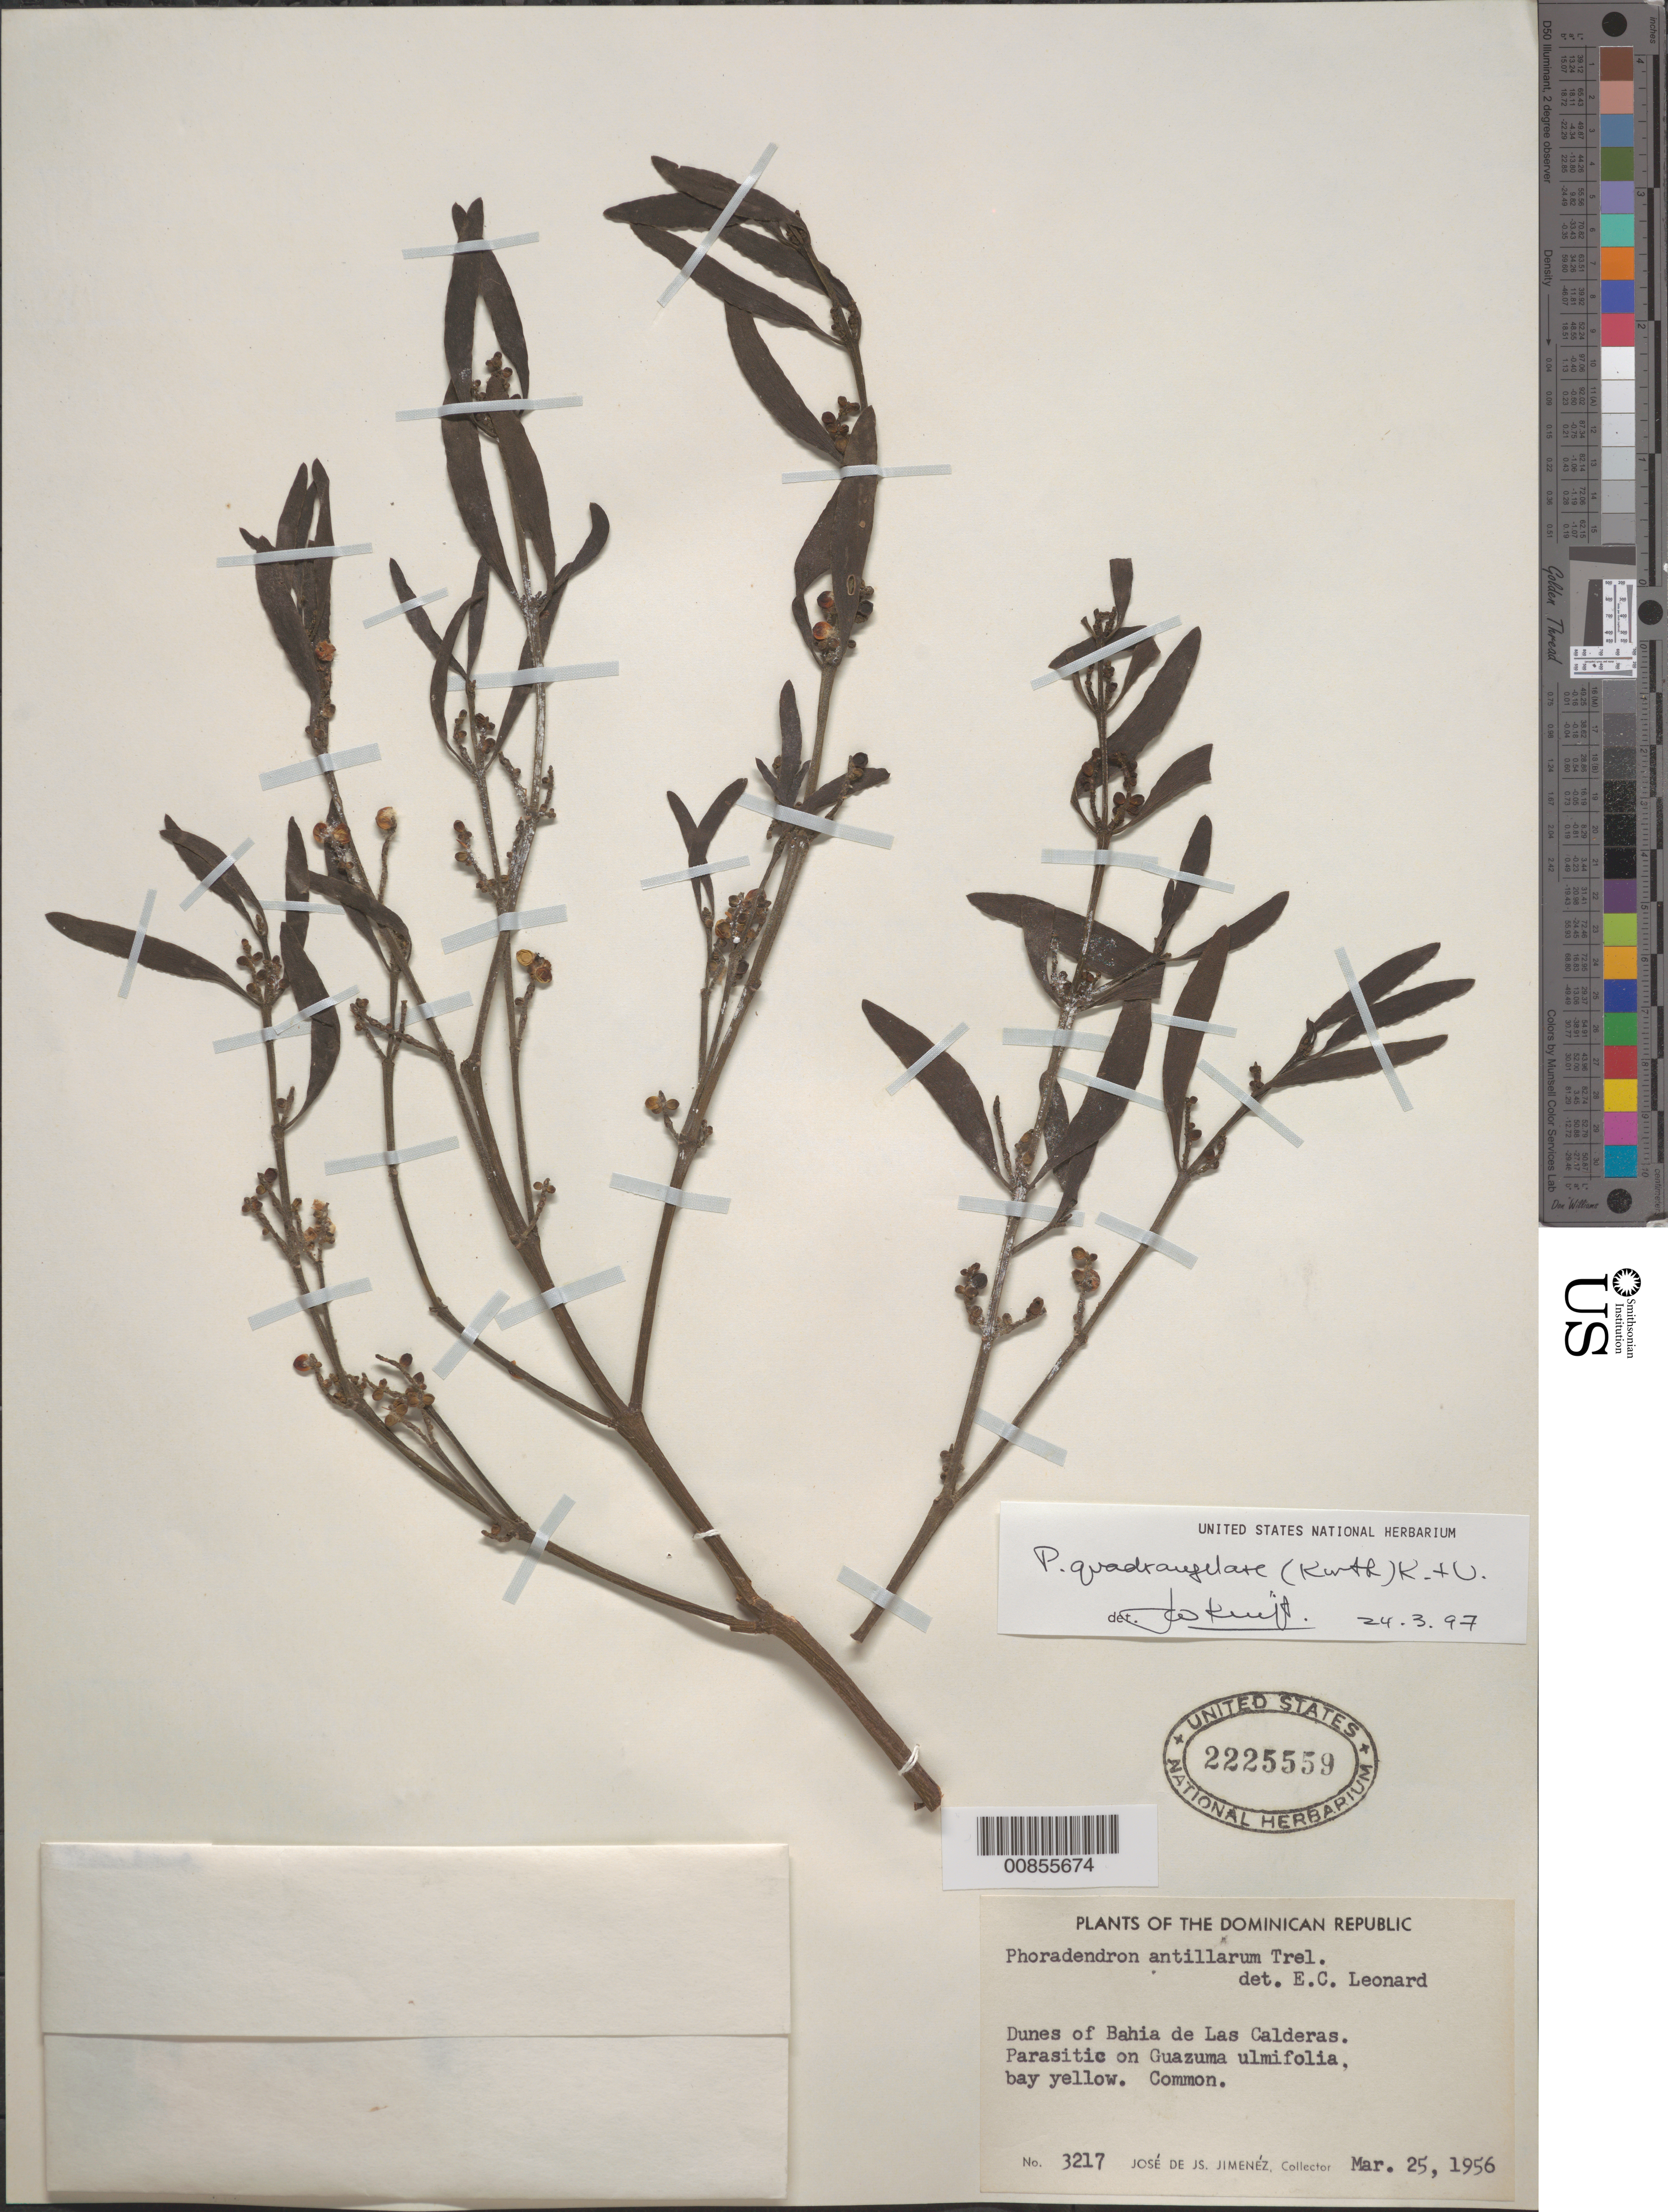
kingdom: Plantae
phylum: Tracheophyta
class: Magnoliopsida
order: Santalales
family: Viscaceae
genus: Phoradendron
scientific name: Phoradendron quadrangulare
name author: (Kunth) Griseb.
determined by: Kuijt, Job, (CANADA)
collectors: J. J. Jiménez Almonte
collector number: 3217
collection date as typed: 25 Mar 1956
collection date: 1956-03-25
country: Dominican Republic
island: Hispaniola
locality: Dunes of Bahía de las Calderas.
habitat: On Guzama ulmifolia. Dunes.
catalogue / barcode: US 2225559